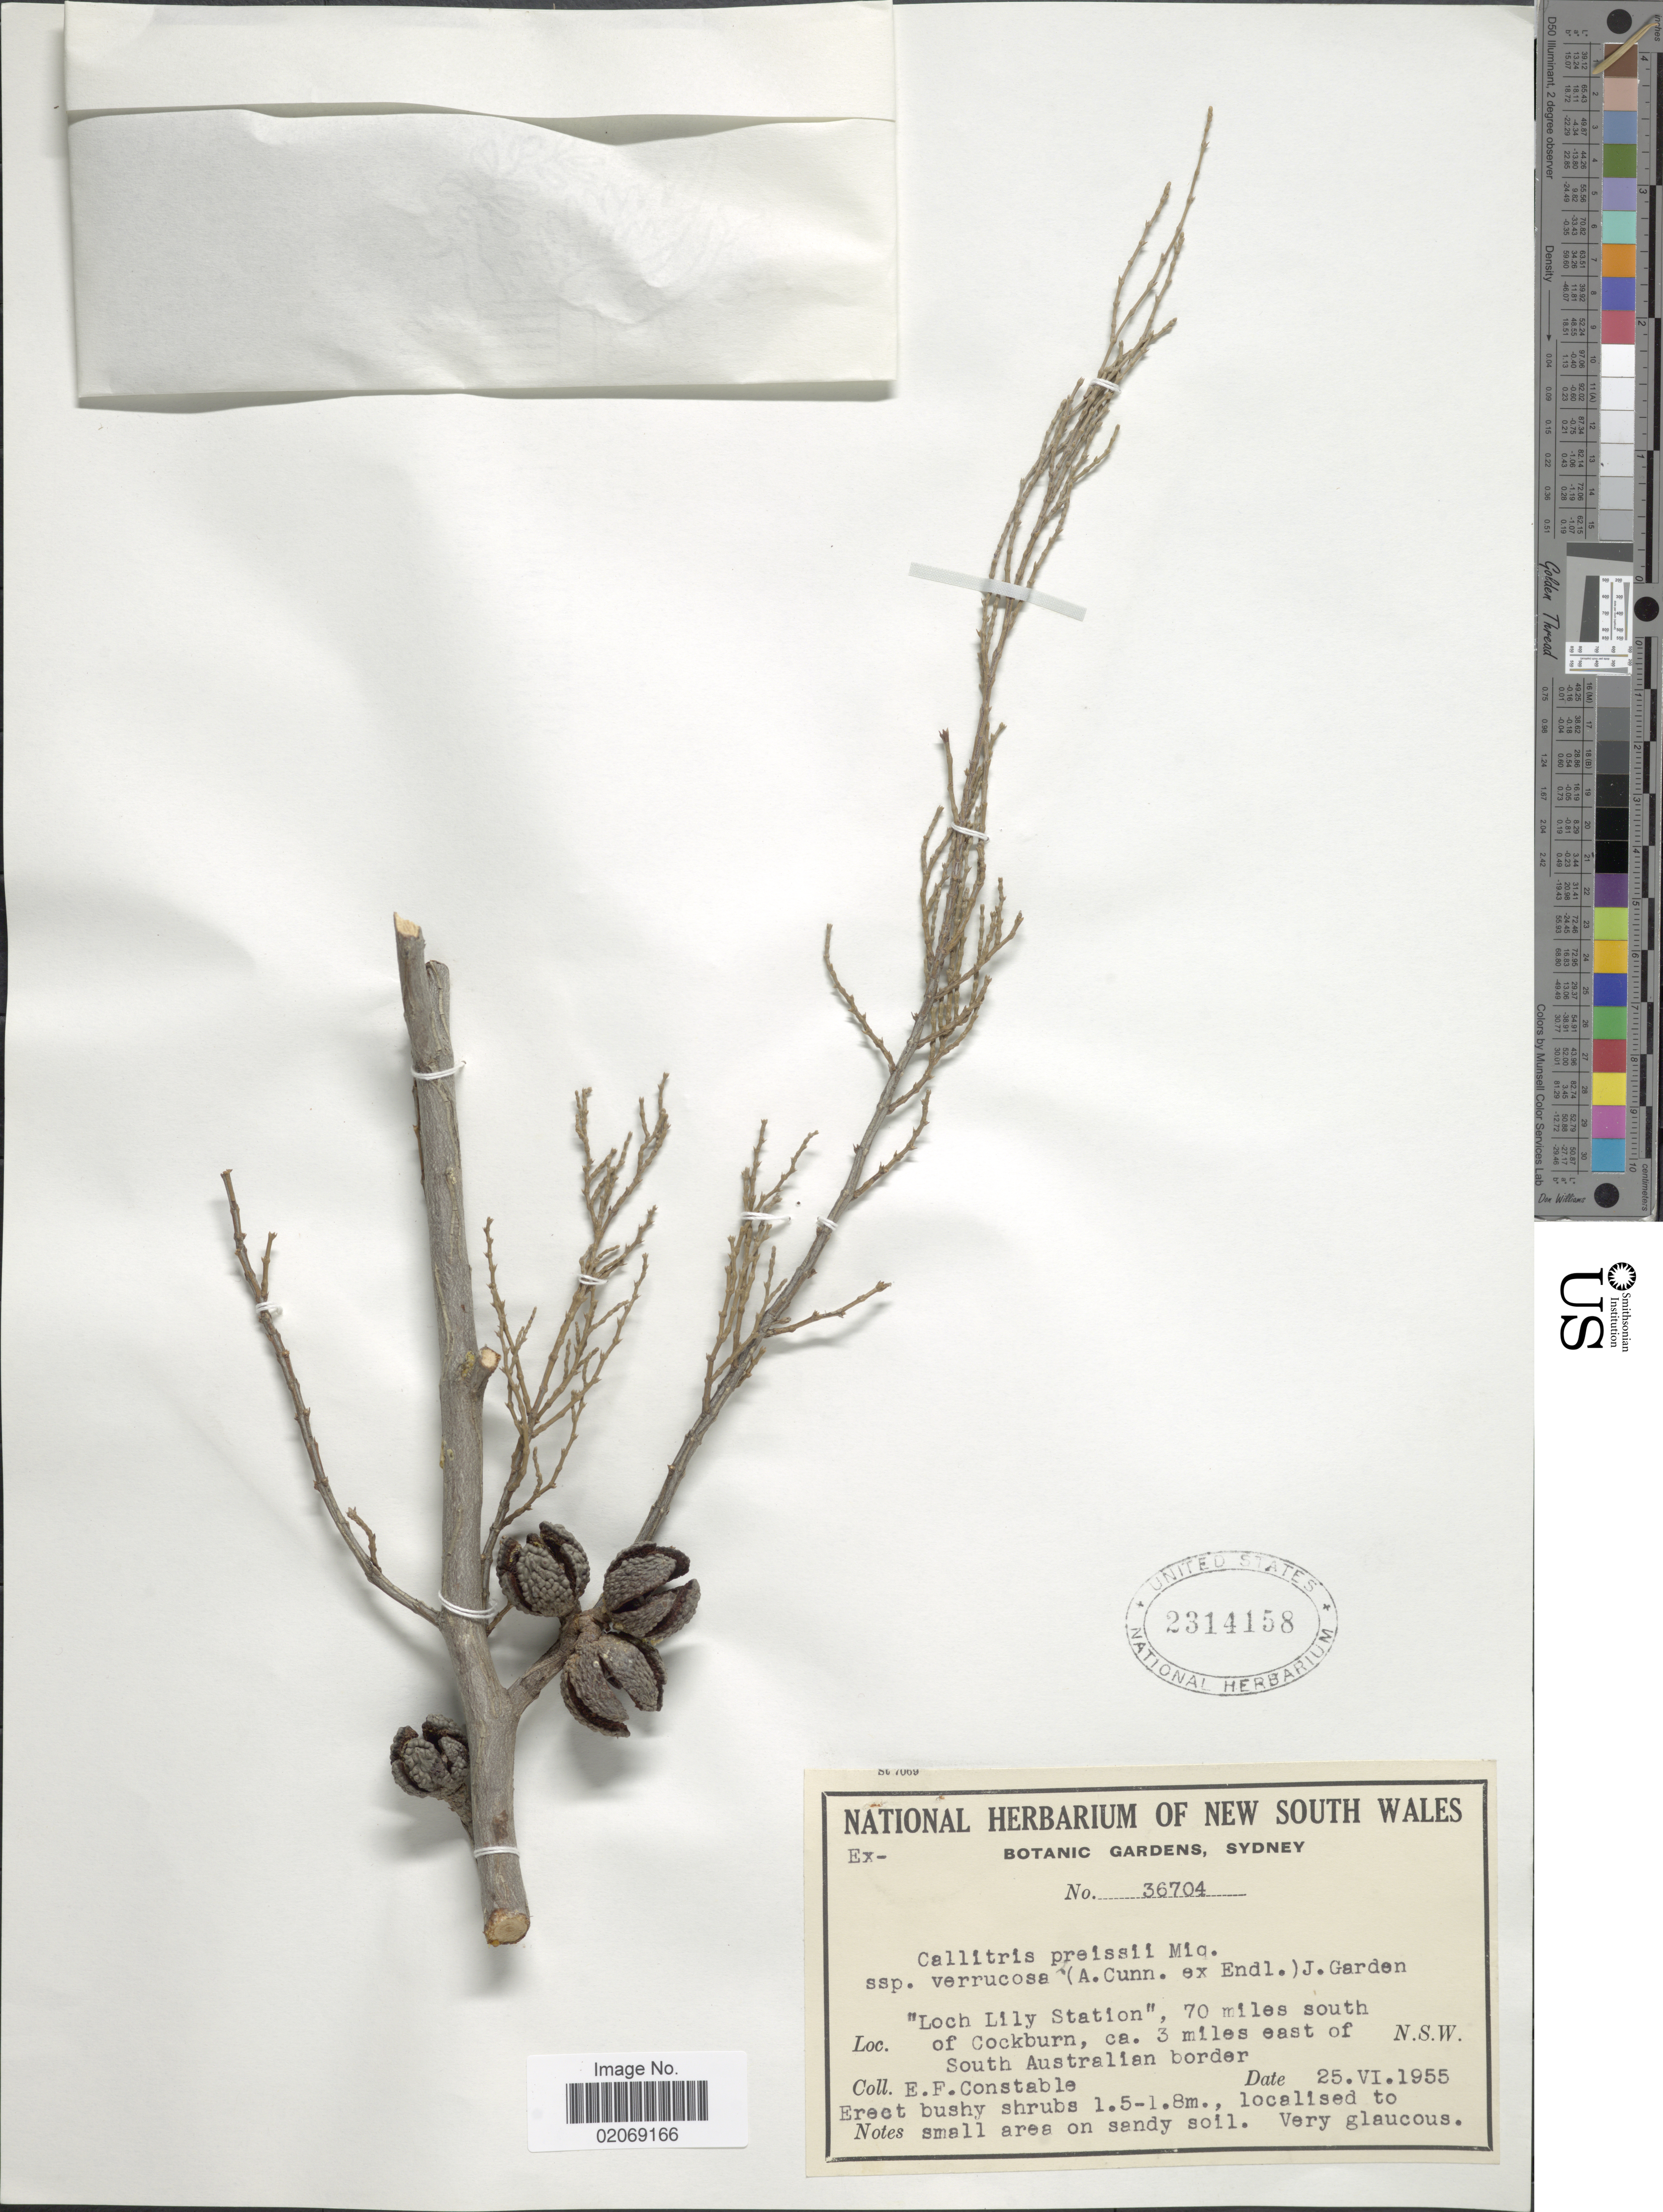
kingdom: Plantae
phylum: Tracheophyta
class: Pinopsida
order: Pinales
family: Cupressaceae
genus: Callitris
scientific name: Callitris preissii subsp. verrucosa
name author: (A. Cunn. ex Mirb.) F. Muell.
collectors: E. F. Constable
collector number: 36704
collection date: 1955-06-25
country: Australia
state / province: New South Wales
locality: Loch Lily Station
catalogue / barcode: US 2314158